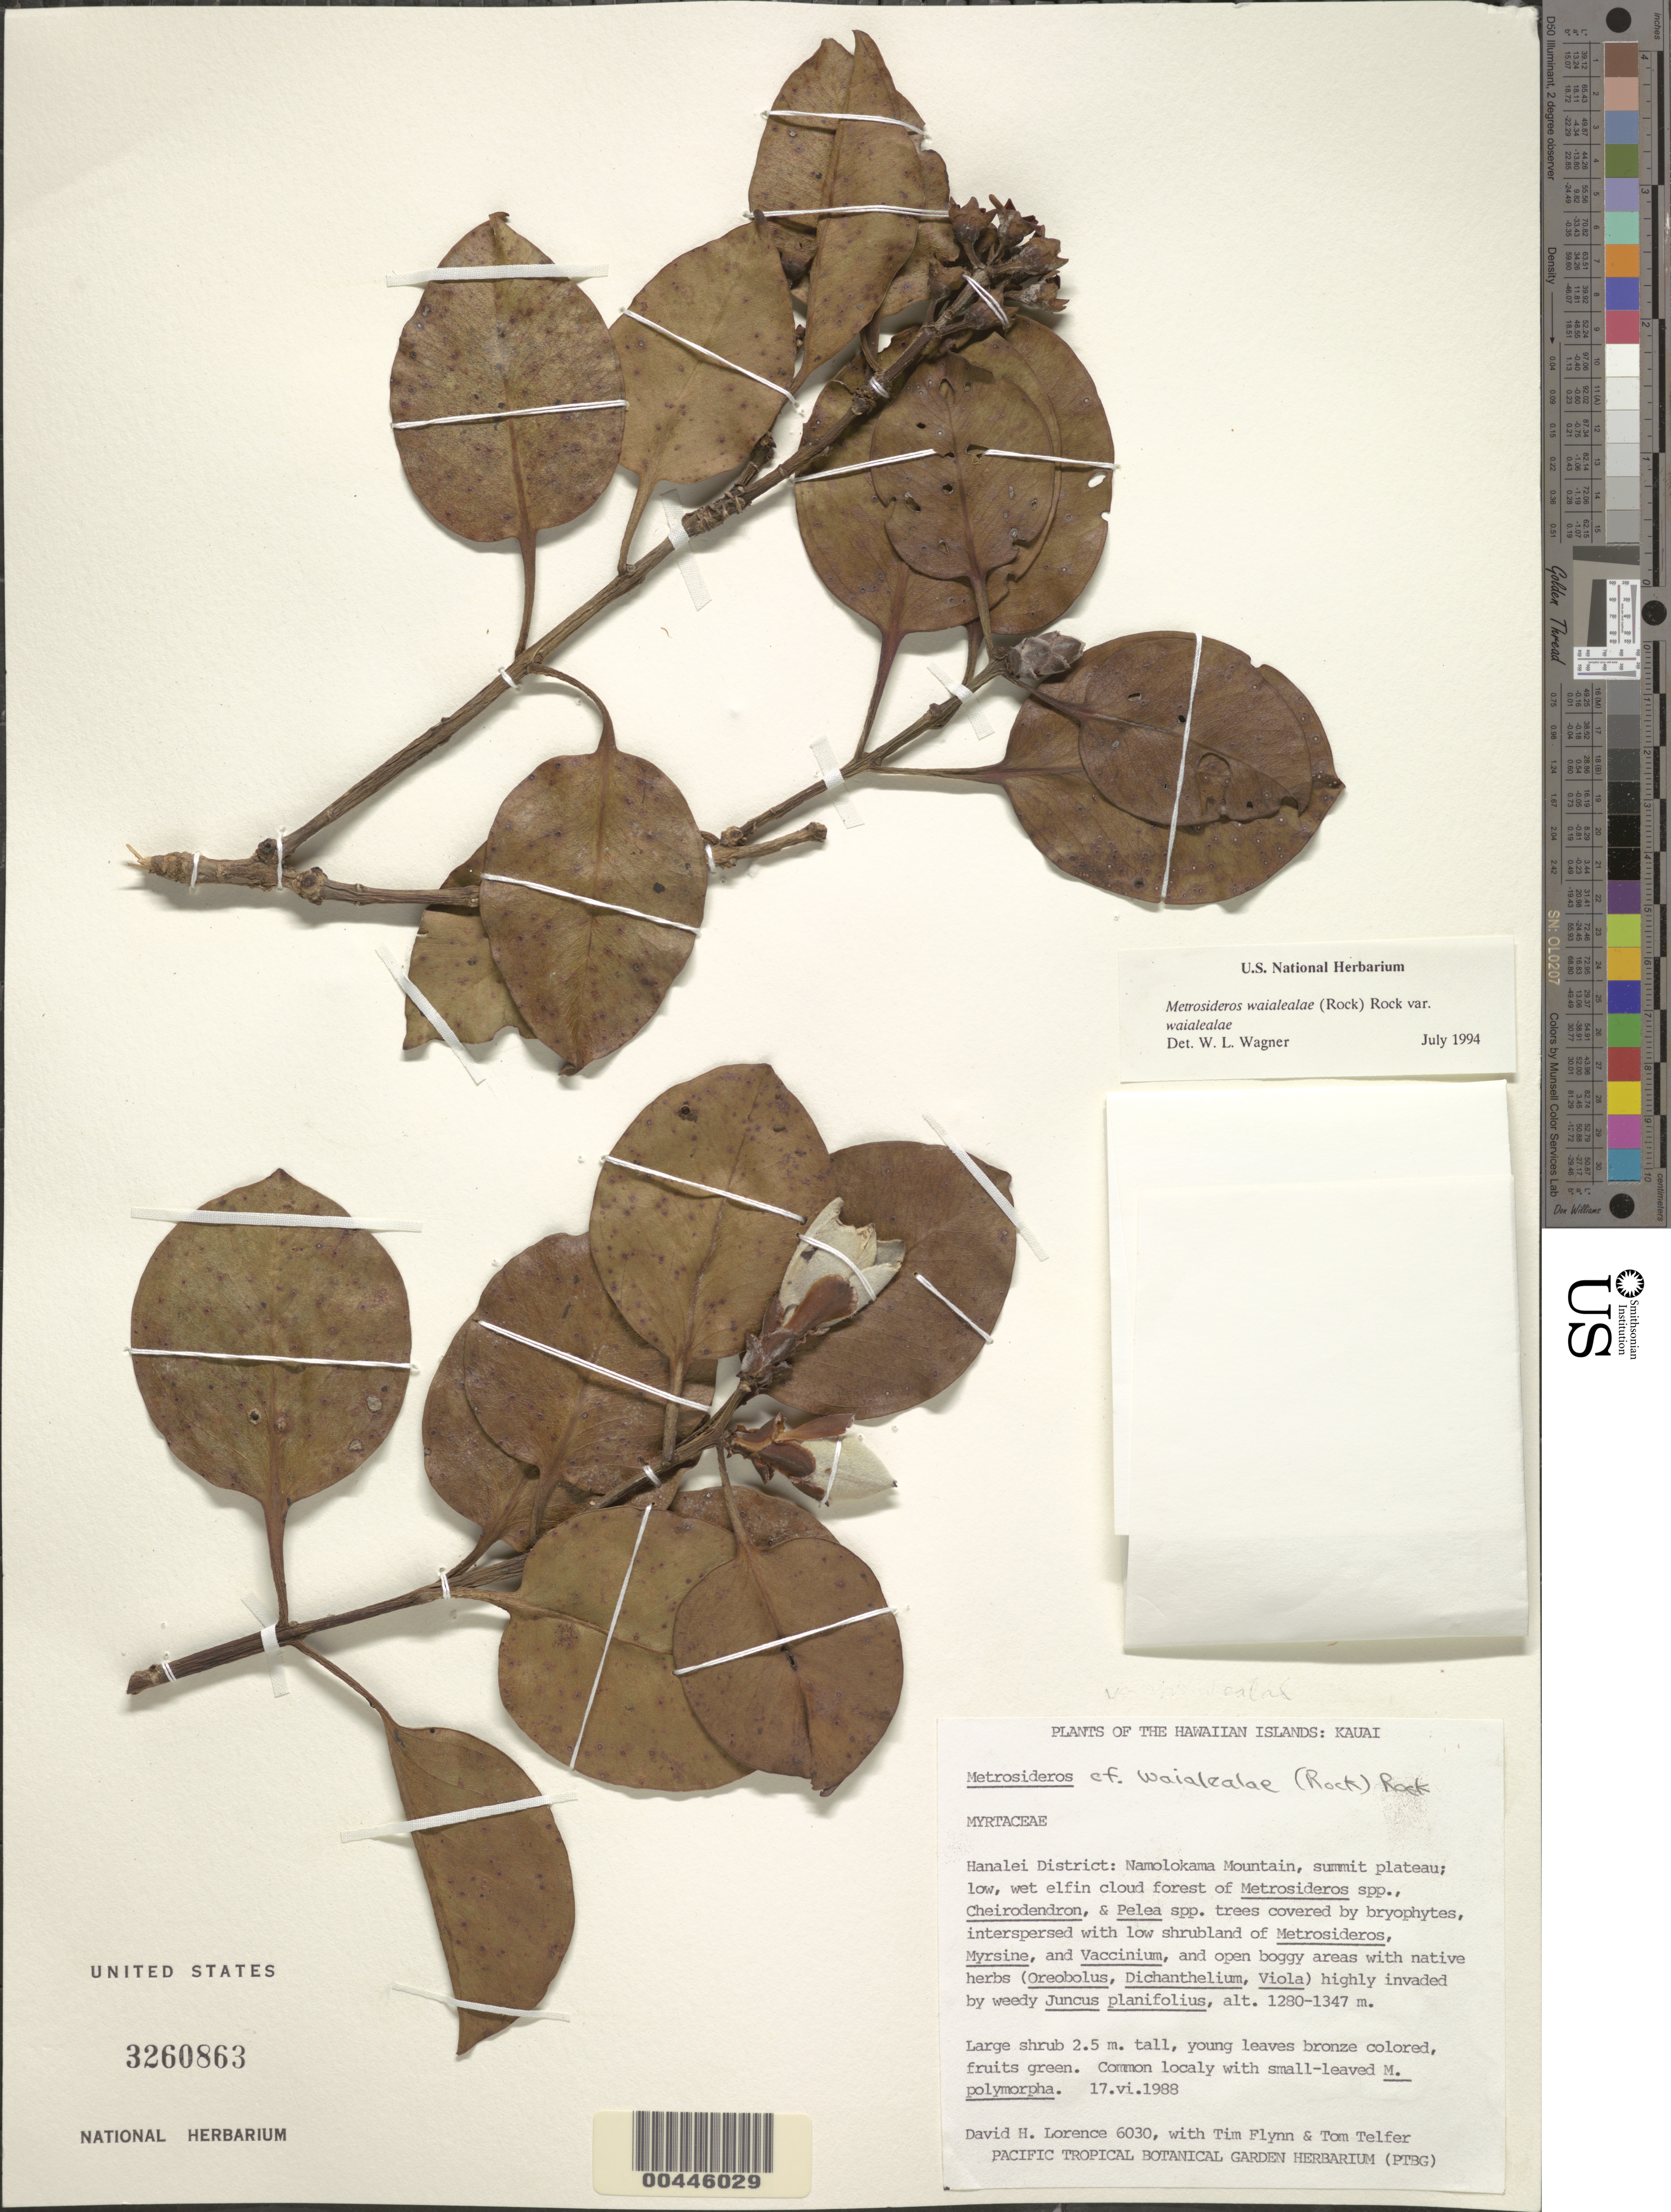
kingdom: Plantae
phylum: Tracheophyta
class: Magnoliopsida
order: Myrtales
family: Myrtaceae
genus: Metrosideros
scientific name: Metrosideros waialealae var. waialealae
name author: (Rock) Rock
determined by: Wagner, W. L., (BOT), Smithsonian Institution - National Museum of Natural History (UNITED STATES)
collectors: D. Lorence, T. W. Flynn & T. Telfer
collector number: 6030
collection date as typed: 17 Jun 1988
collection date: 1988-06-17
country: United States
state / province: Hawaii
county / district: Kauai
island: Kaua'i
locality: Hanalei Dist., Namolokama Mt., summit plateau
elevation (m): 1280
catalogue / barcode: US 3260863